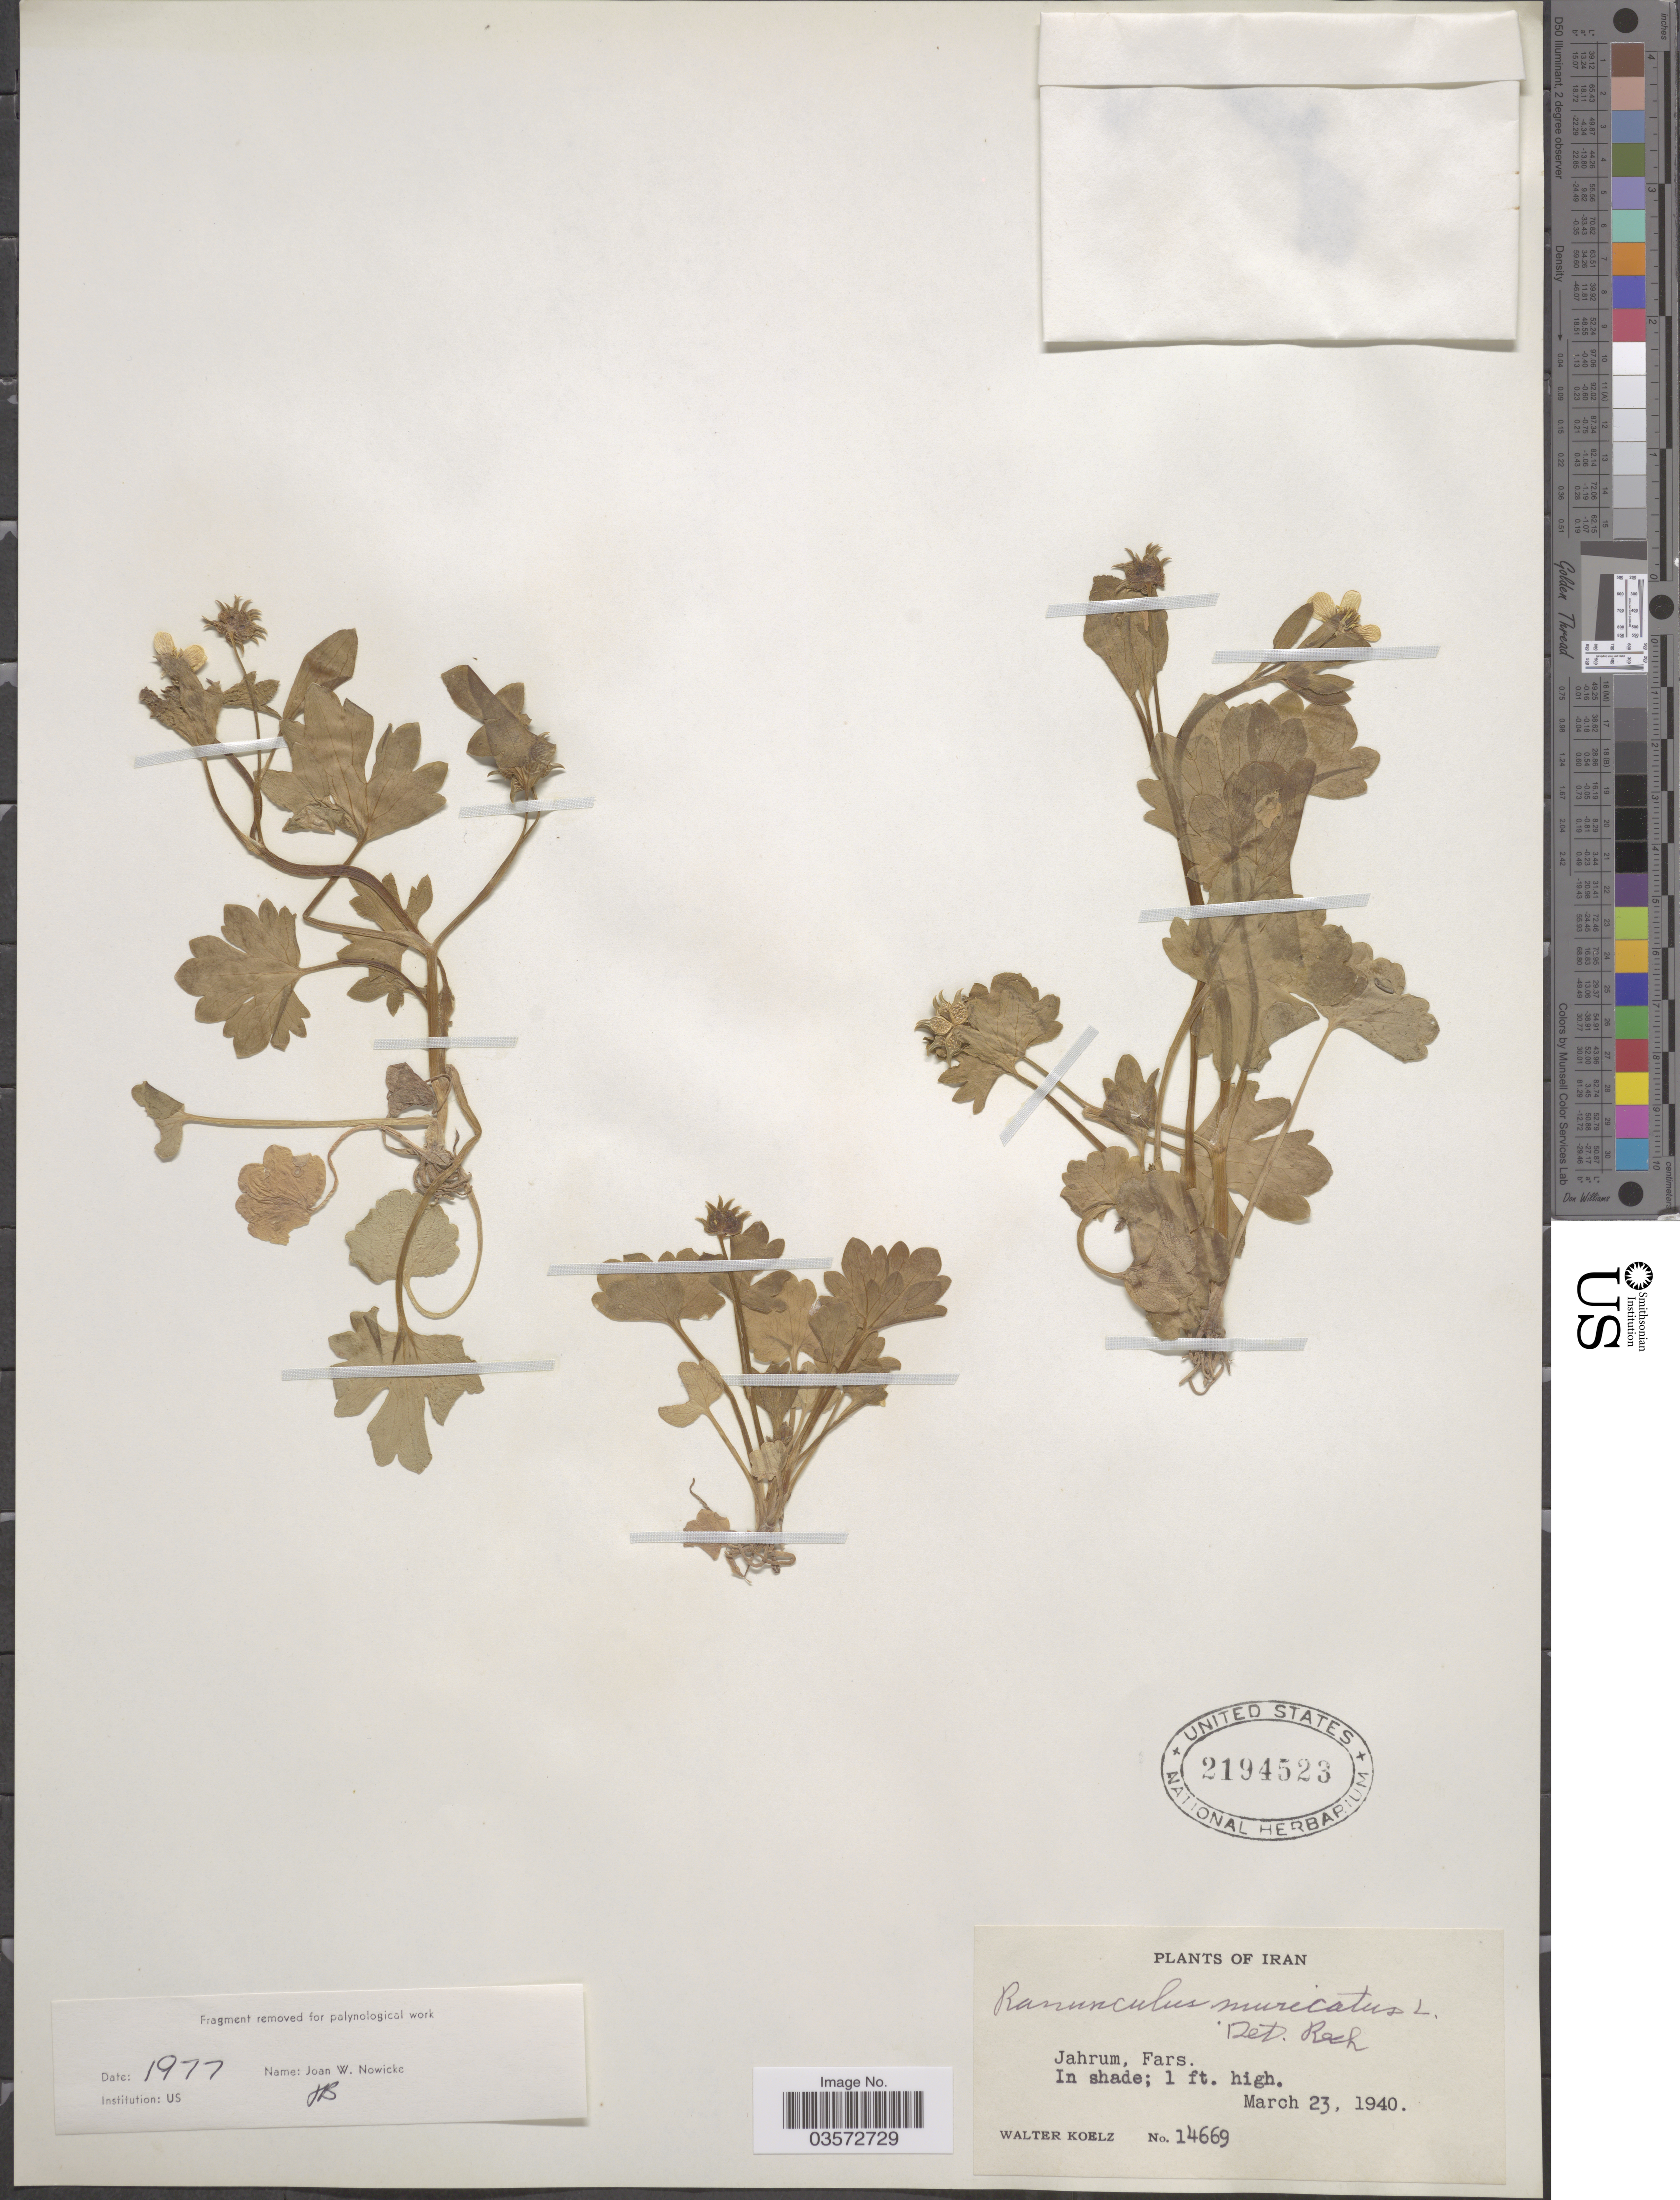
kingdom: Plantae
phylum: Tracheophyta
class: Magnoliopsida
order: Ranunculales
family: Ranunculaceae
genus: Ranunculus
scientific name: Ranunculus muricatus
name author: L.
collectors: W. N. Koelz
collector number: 14669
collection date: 1940-03-23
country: Iran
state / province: Fars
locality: Jahrum. In shade.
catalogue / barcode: US 2194523